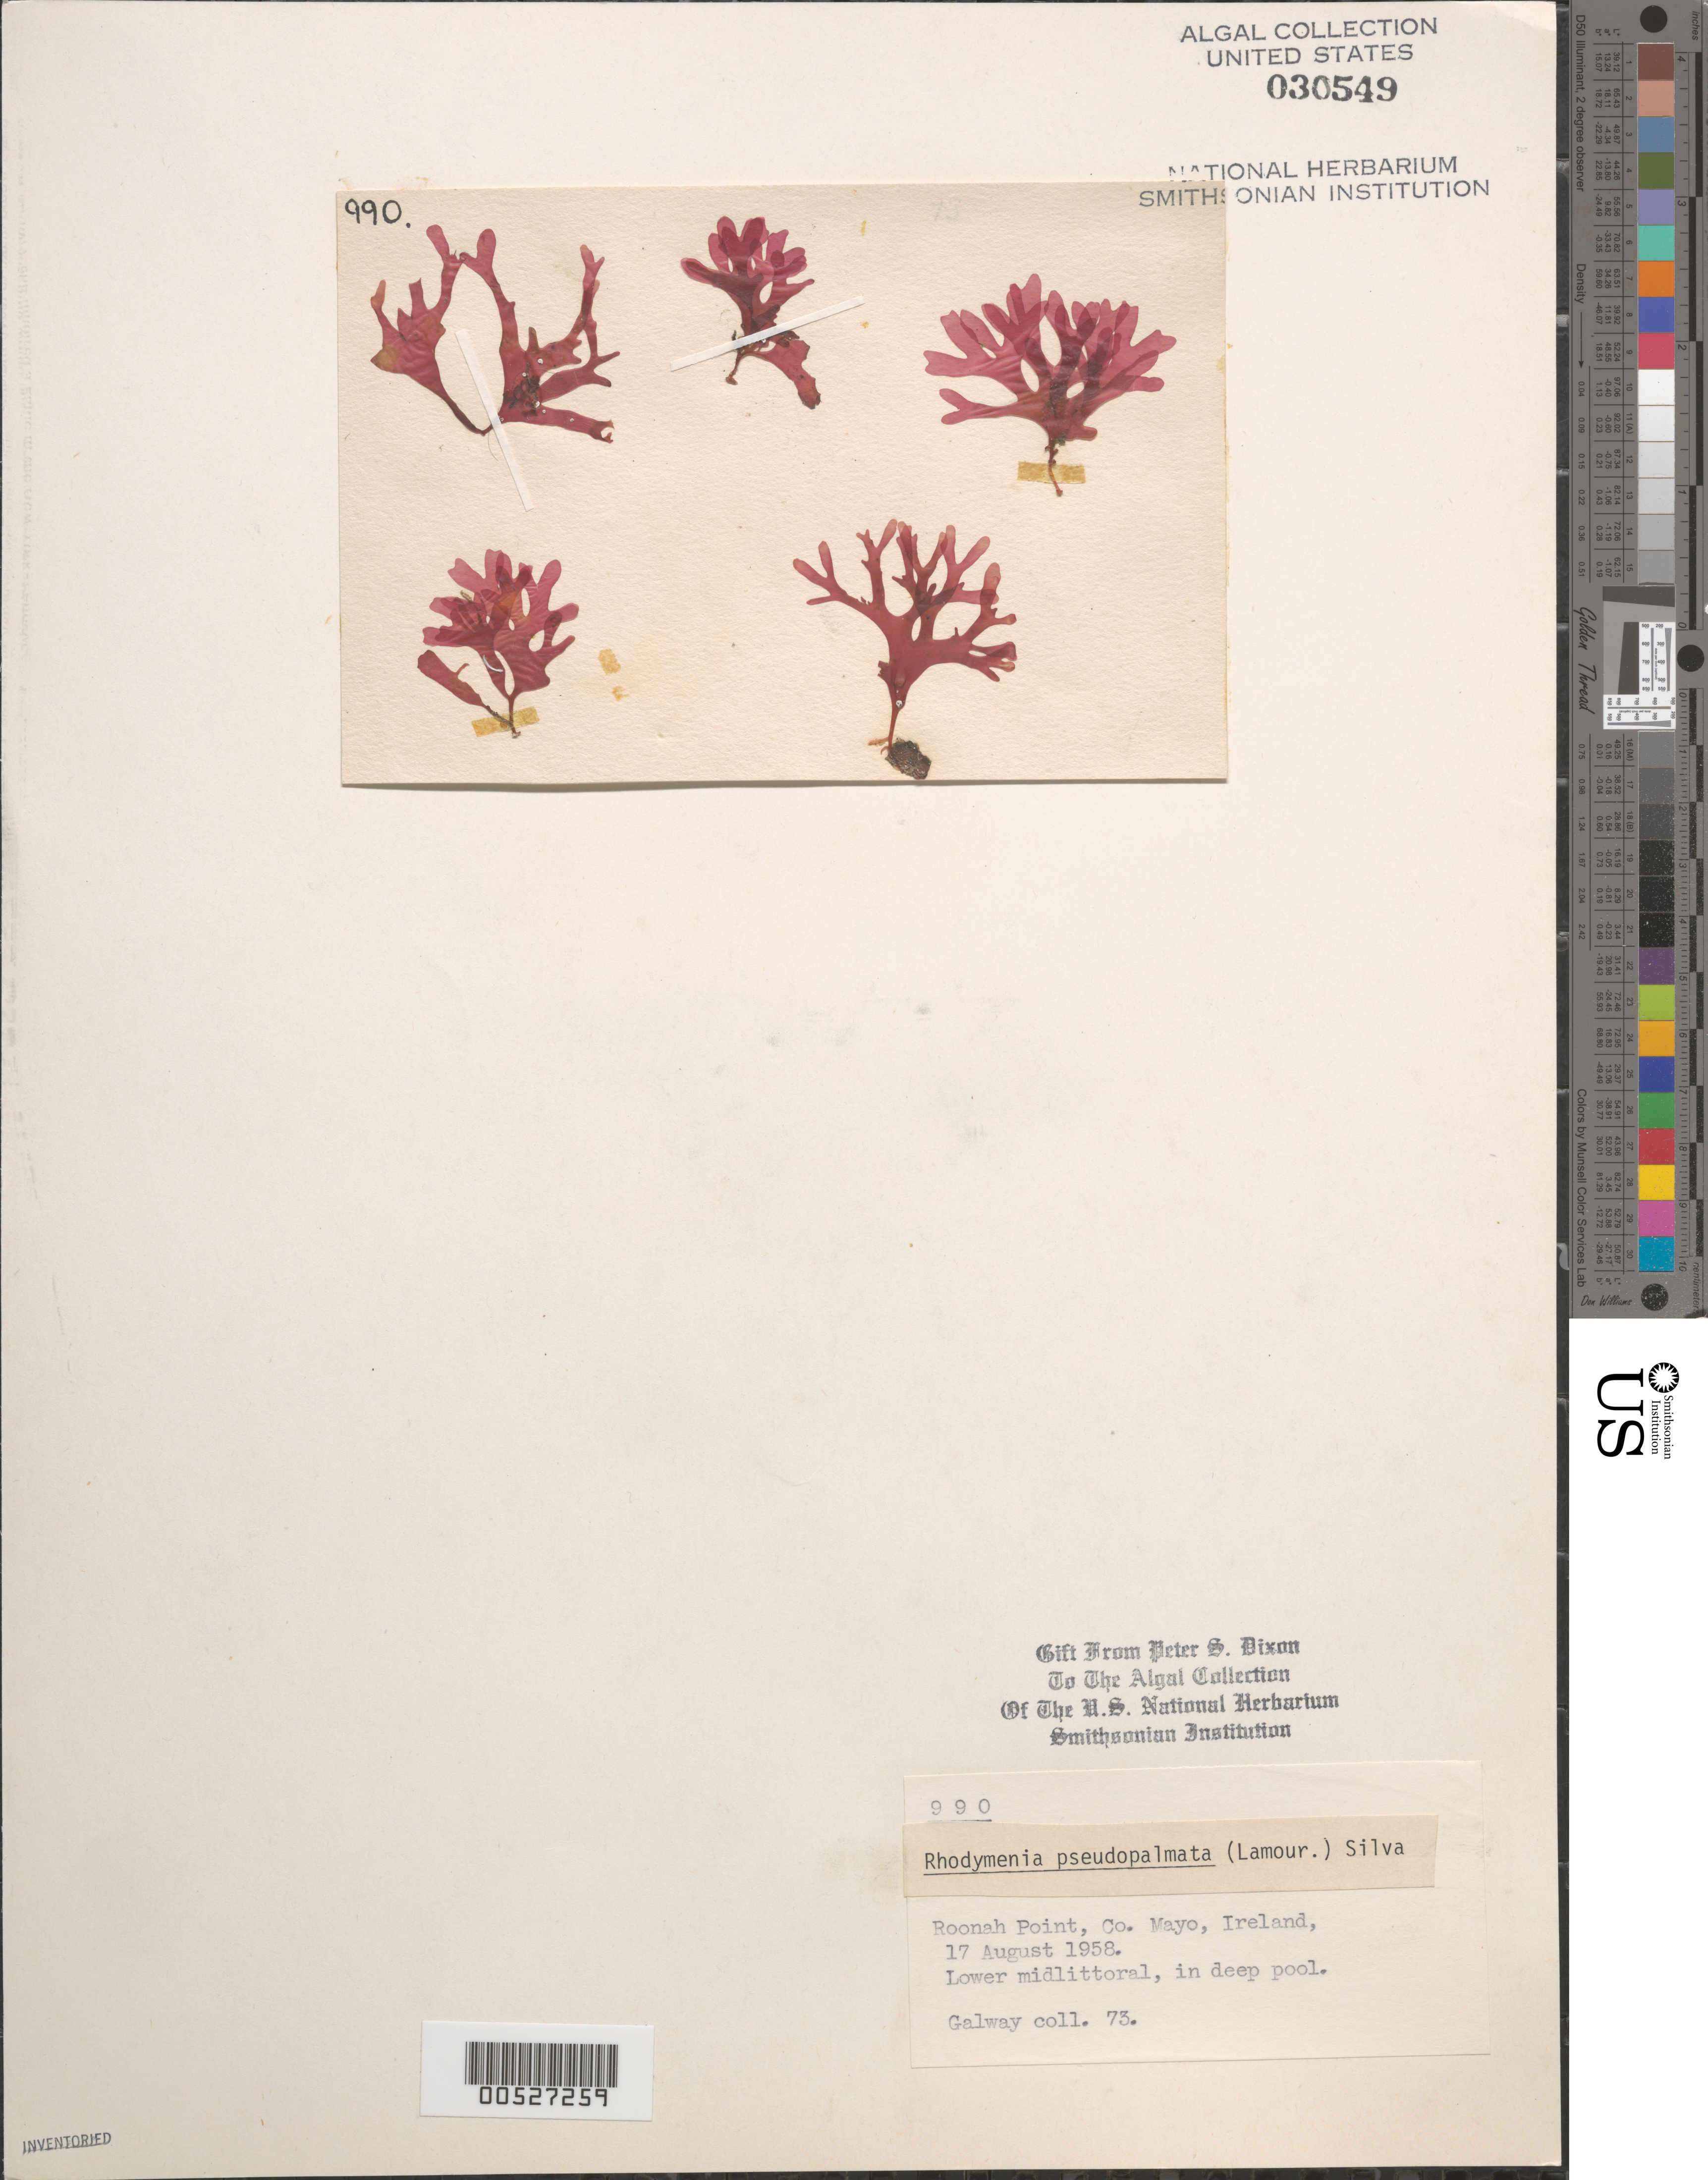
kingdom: Plantae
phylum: Rhodophyta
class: Florideophyceae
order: Rhodymeniales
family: Rhodymeniaceae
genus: Rhodymenia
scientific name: Rhodymenia pseudopalmata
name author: (J.V.Lamouroux) P.C. Silva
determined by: Dixon, P. S.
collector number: PSD 990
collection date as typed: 17 Aug 1958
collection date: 1958-08-17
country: Ireland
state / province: Connaught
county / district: Mayo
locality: Roonah Point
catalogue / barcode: US 30549